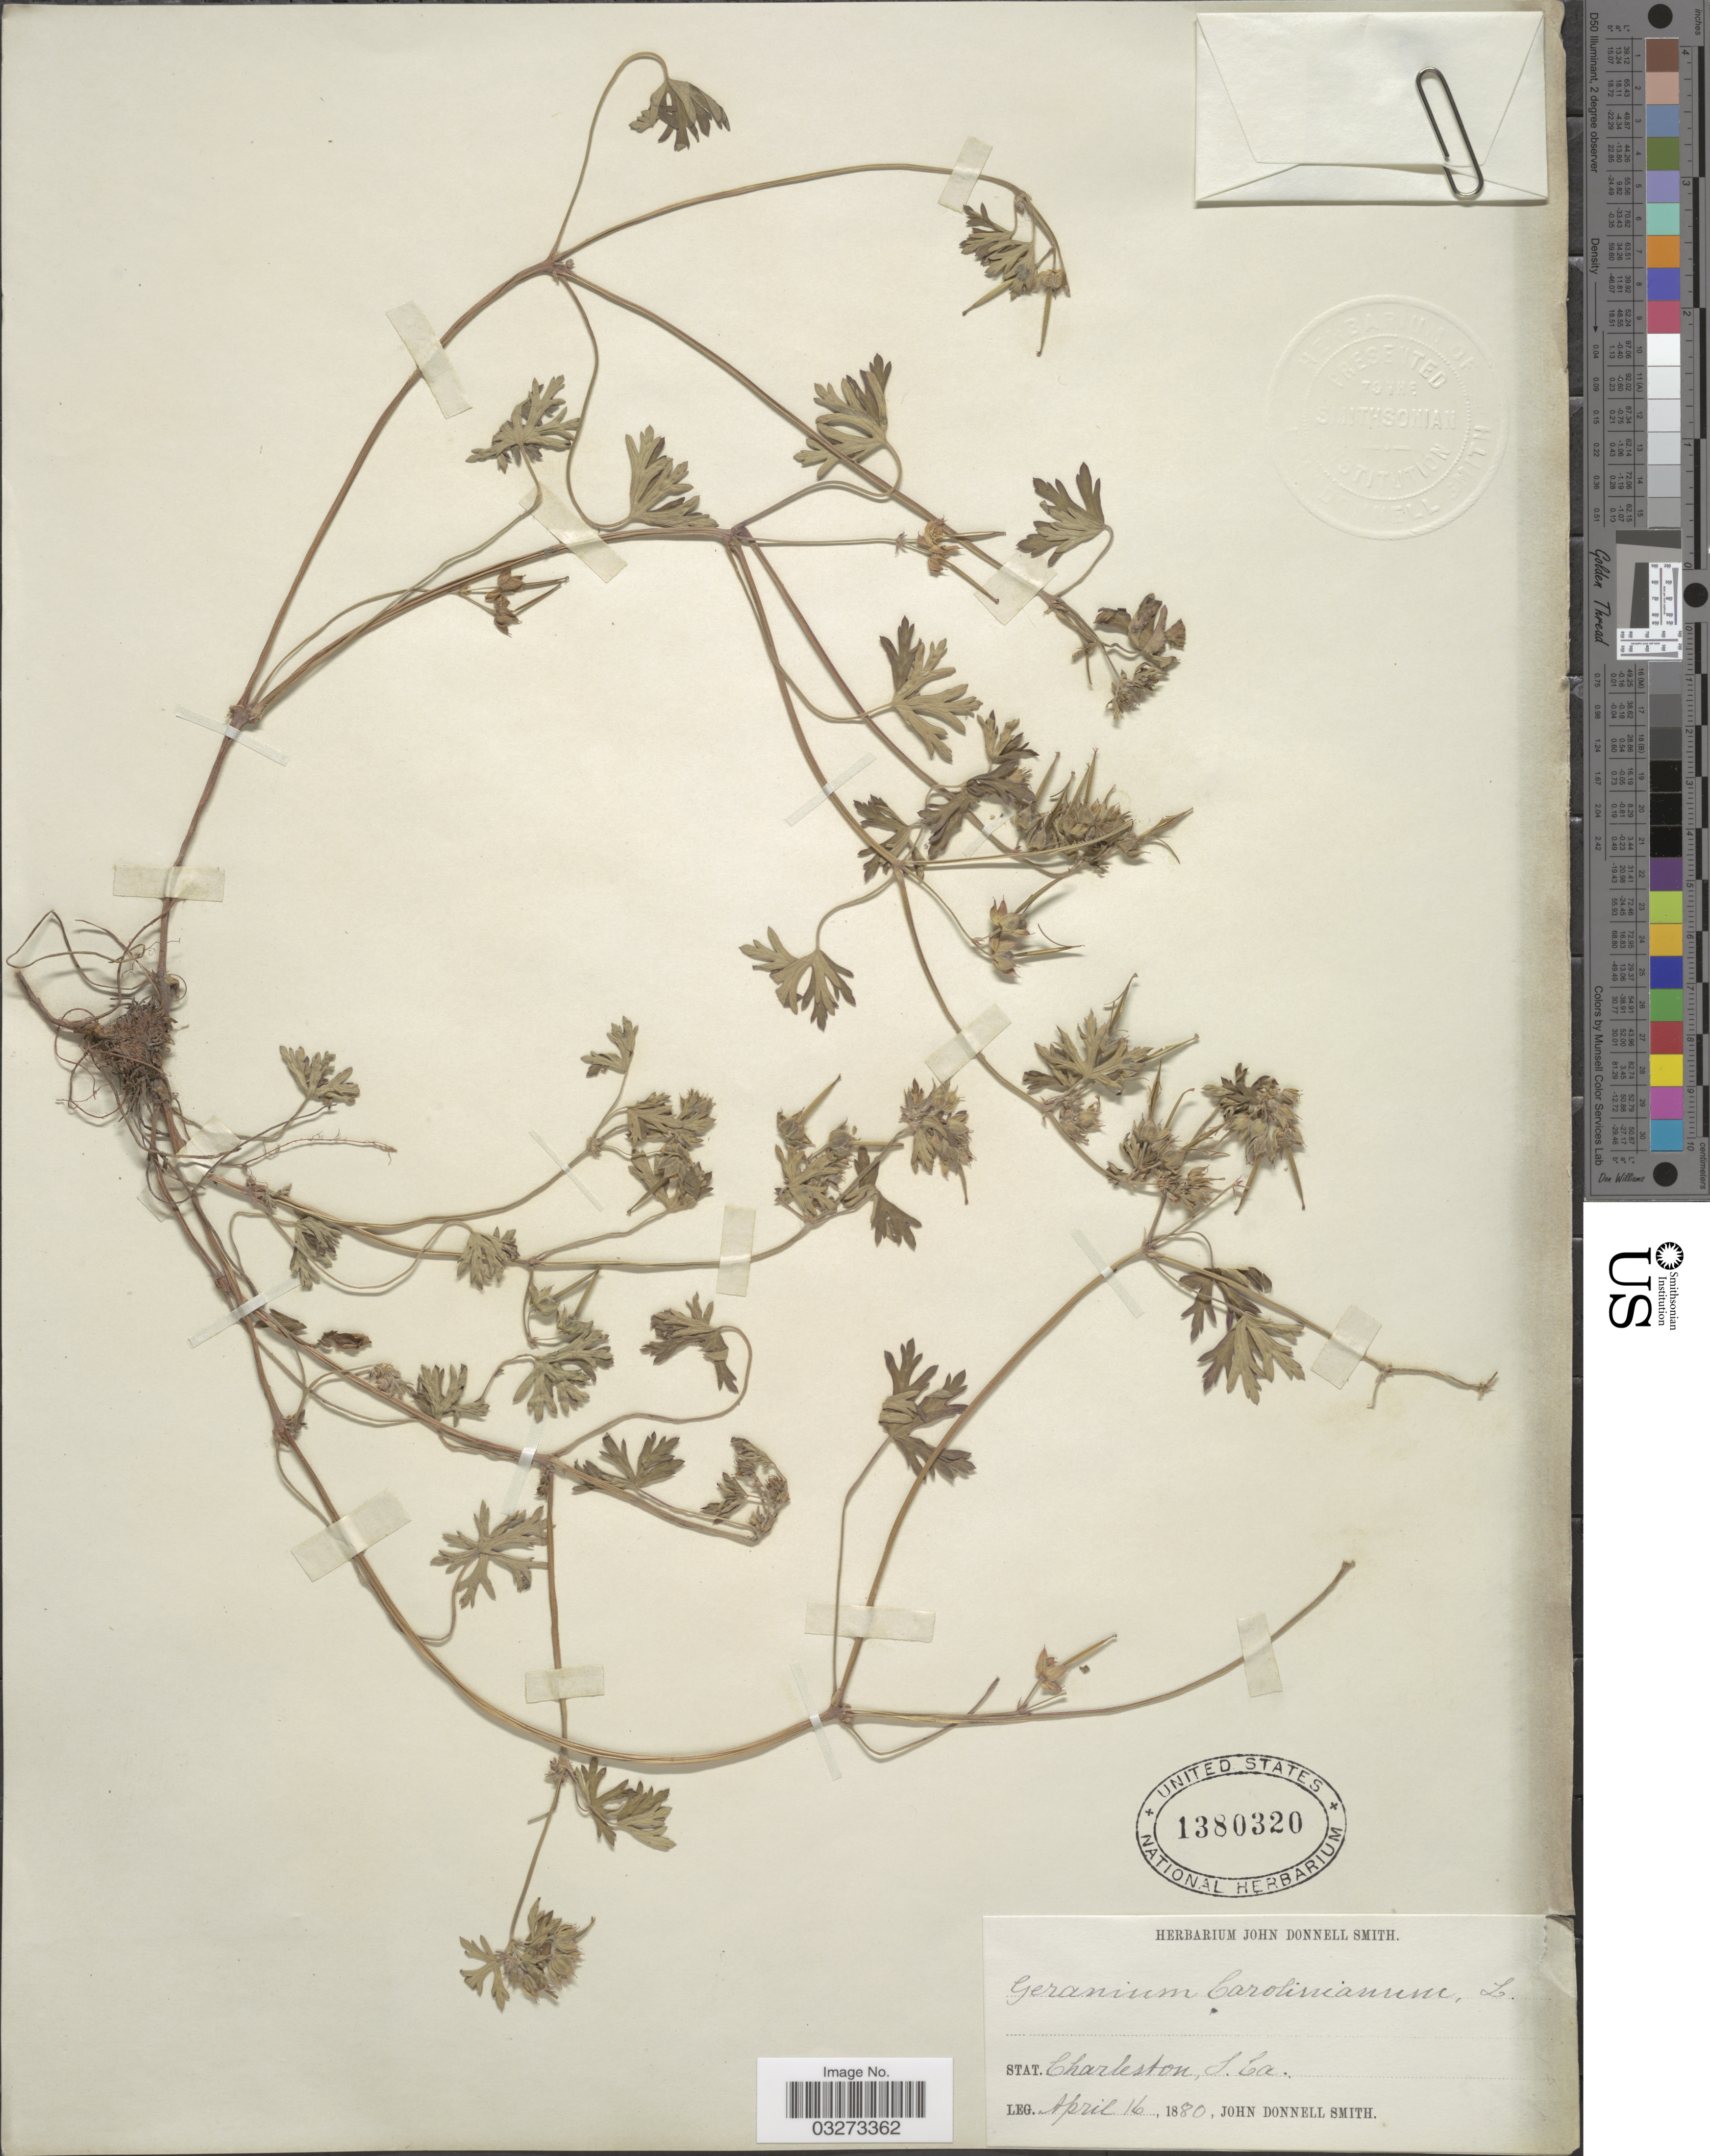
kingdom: Plantae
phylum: Tracheophyta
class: Magnoliopsida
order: Geraniales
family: Geraniaceae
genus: Geranium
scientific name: Geranium carolinianum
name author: L.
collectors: J. Donnell Smith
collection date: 1880-04-16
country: United States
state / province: South Carolina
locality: Stat. Charleston.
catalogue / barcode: US 1380320